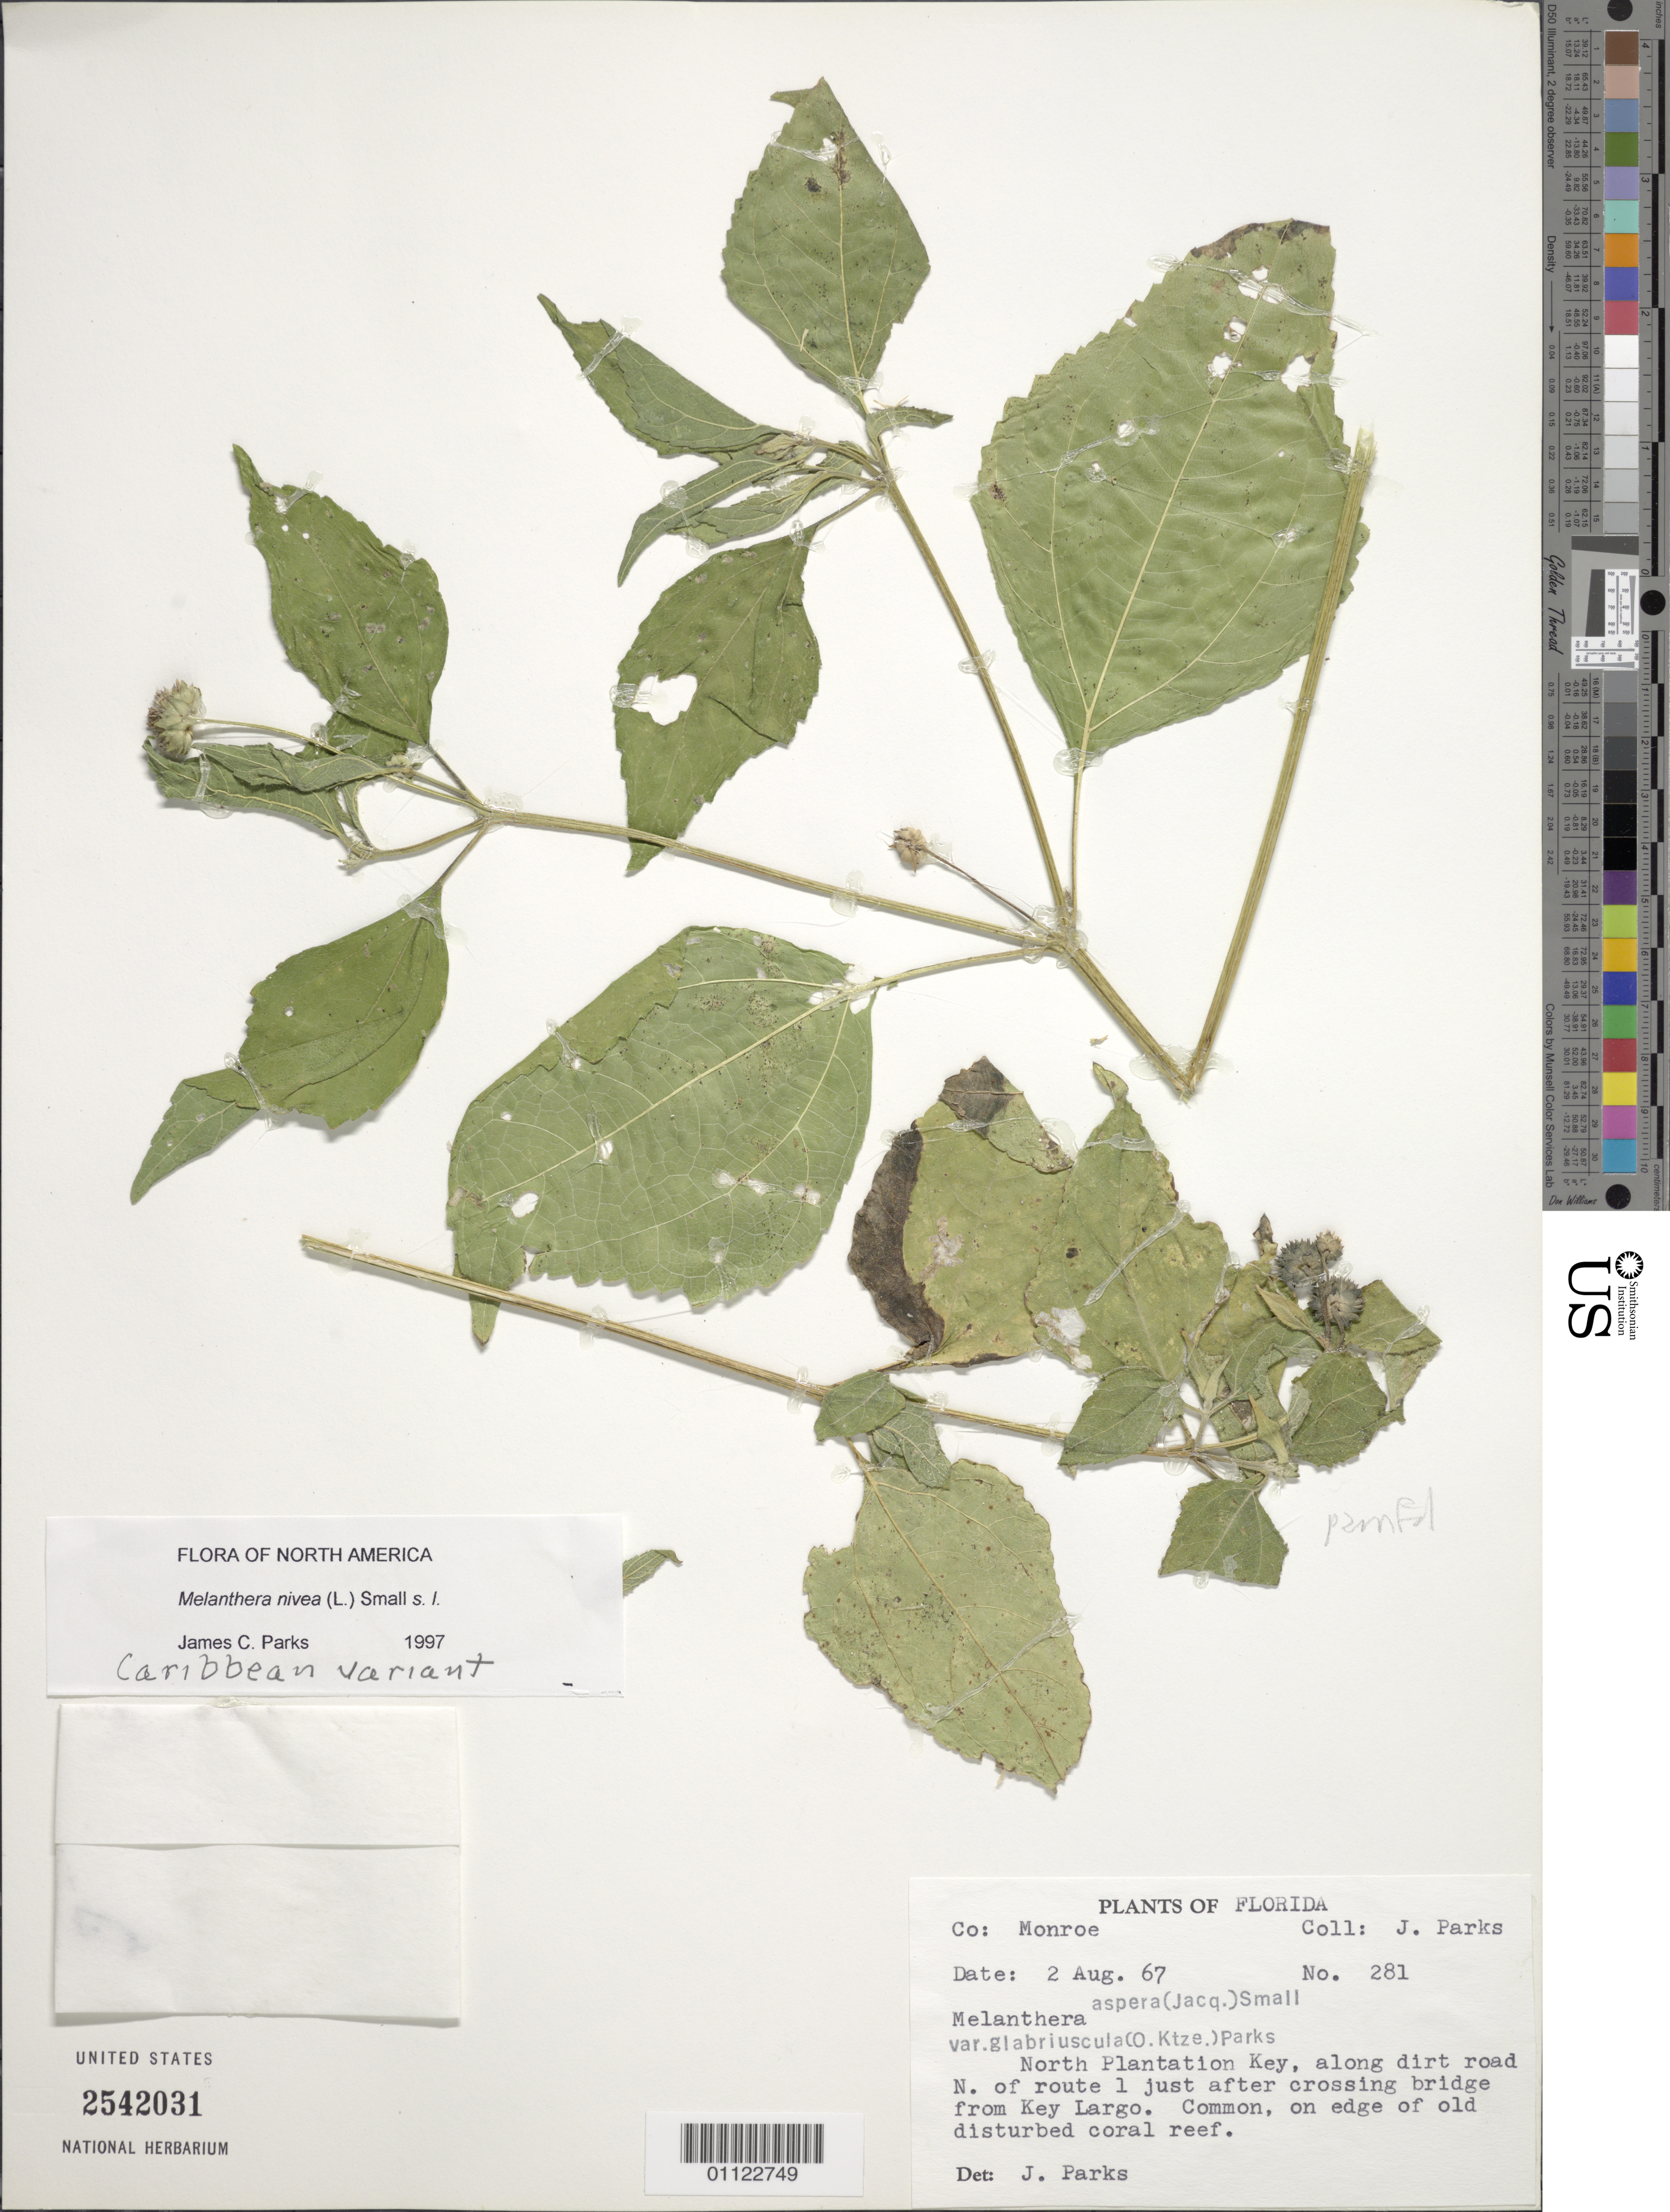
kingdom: Plantae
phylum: Tracheophyta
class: Magnoliopsida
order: Asterales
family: Asteraceae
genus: Melanthera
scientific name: Melanthera parvifolia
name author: Small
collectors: J. Parks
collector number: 281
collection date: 1967-08-02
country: United States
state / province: Florida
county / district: Monroe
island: North Plantation Key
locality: North Plantation Key, along dirt road N of Rt 1 just after crossing bridge from Key Largo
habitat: common, on edge of old disturbed coral reef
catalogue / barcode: US 2542031